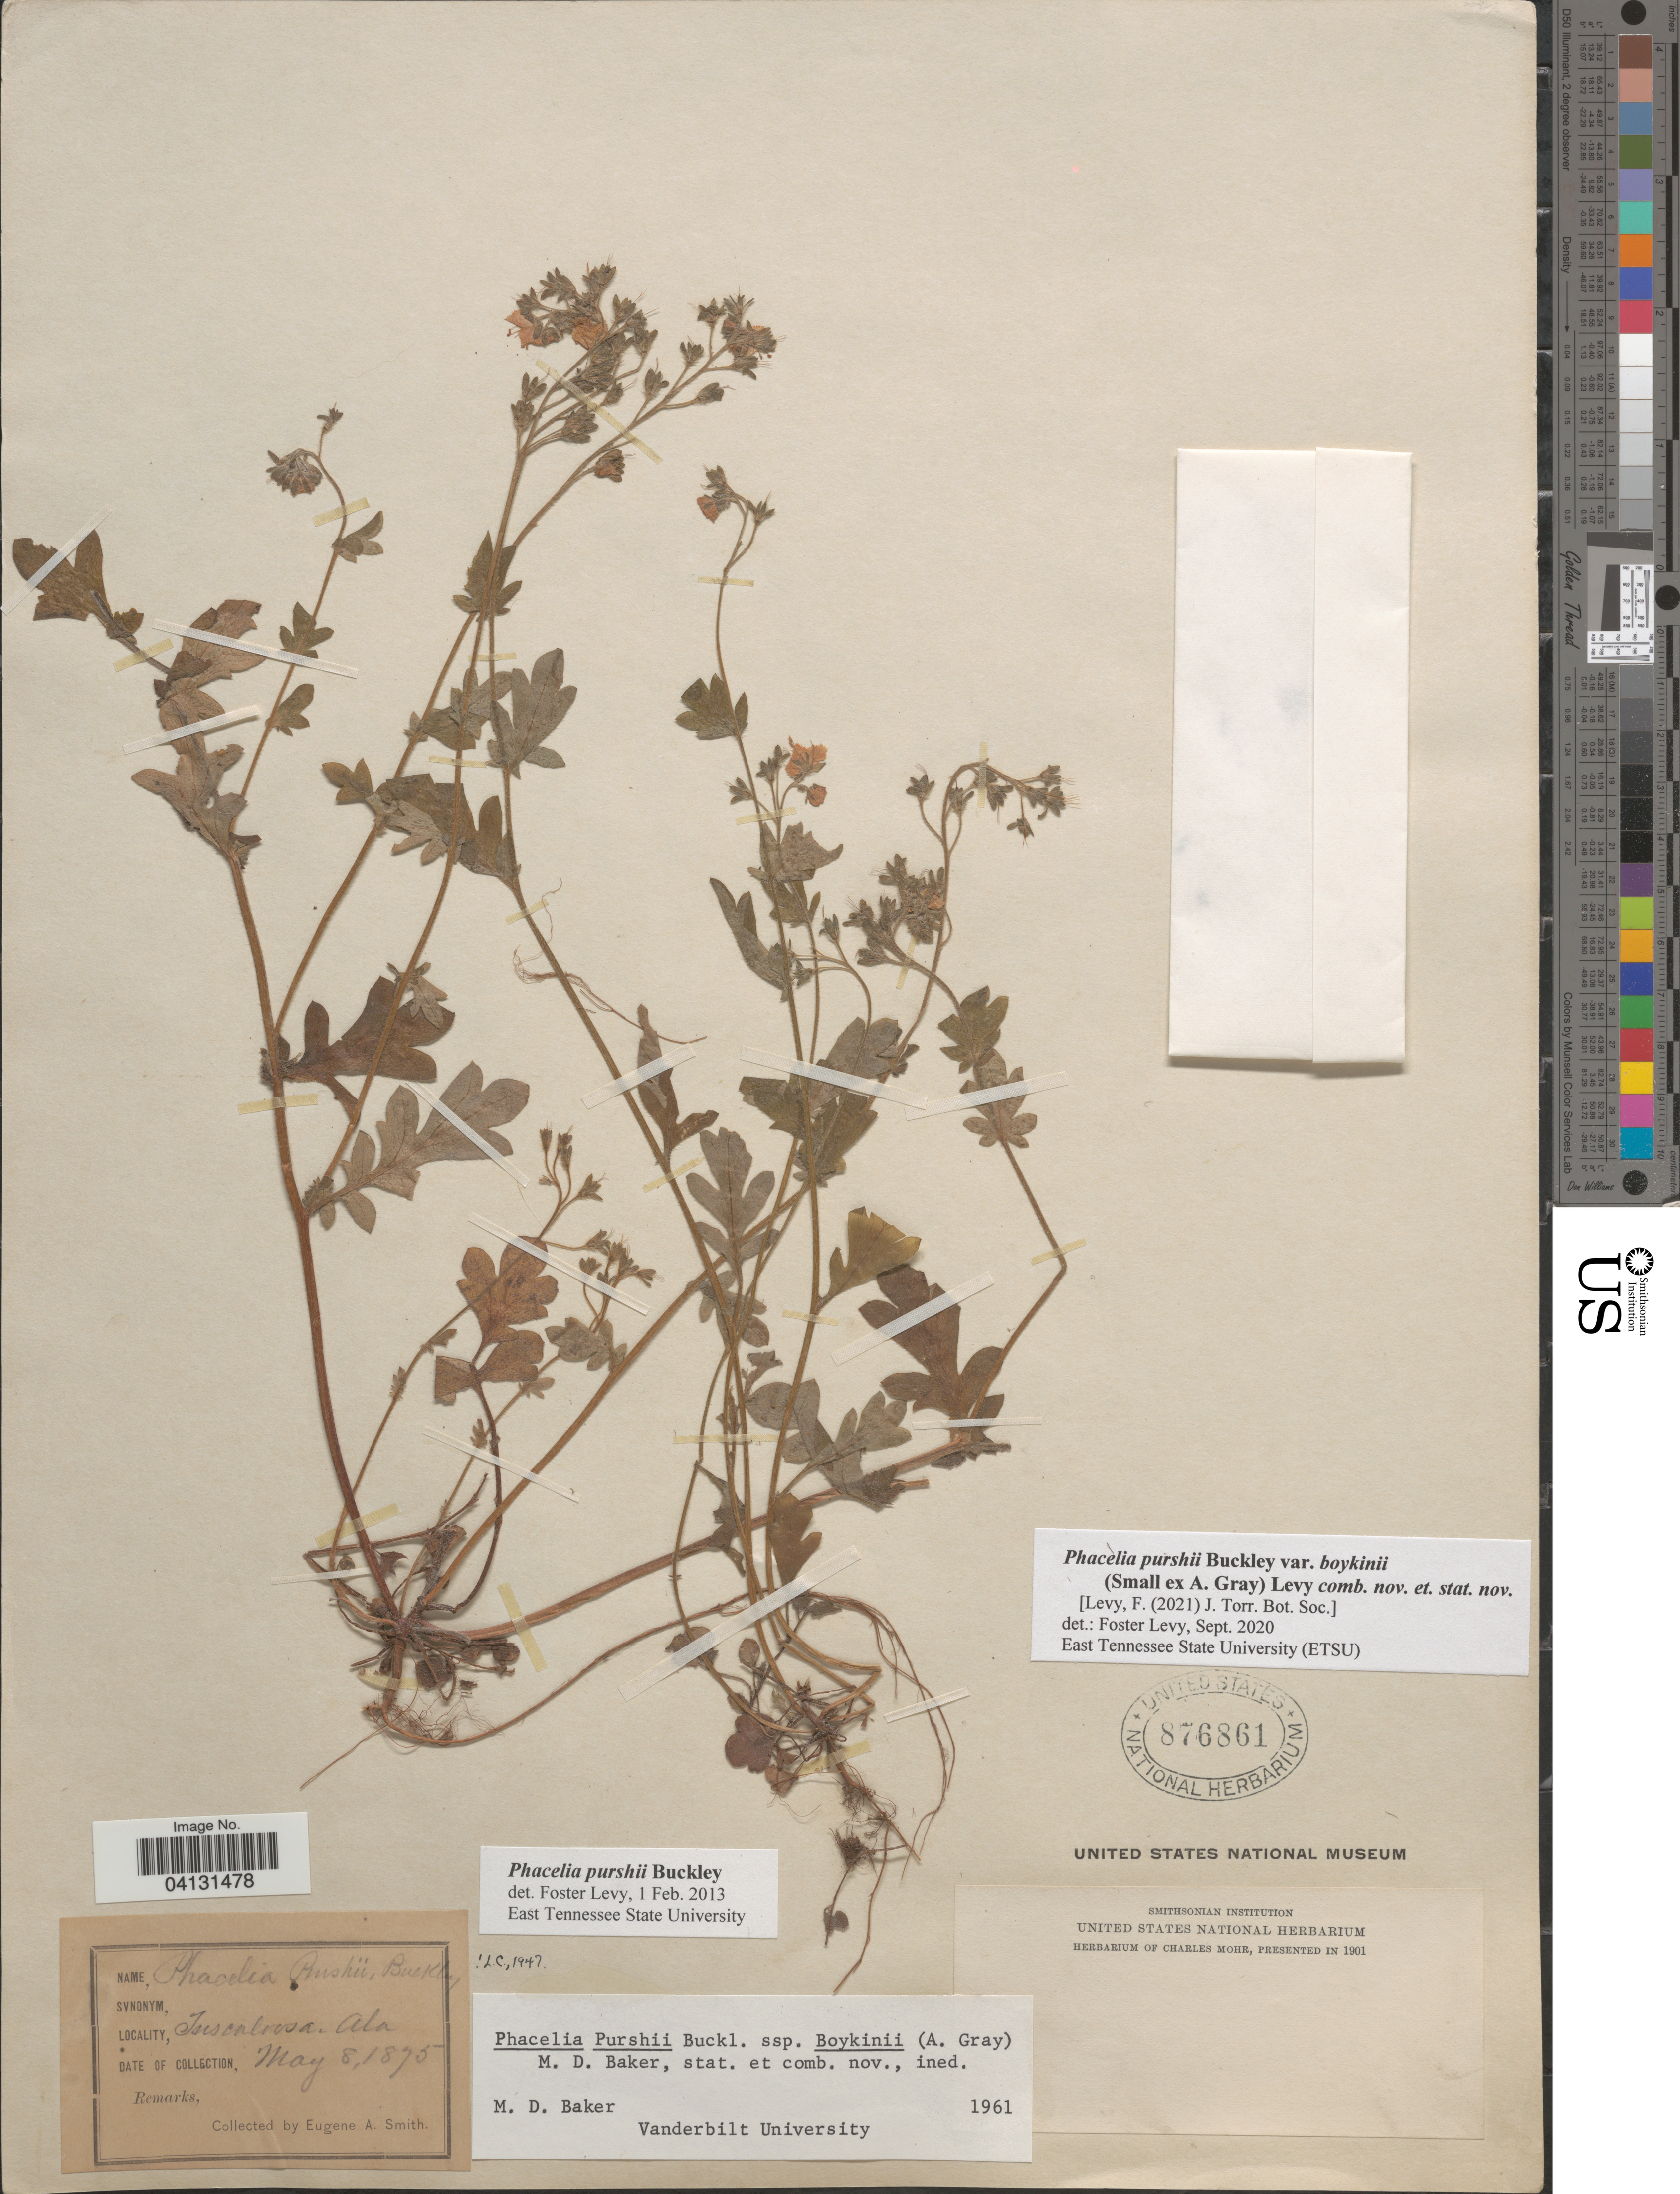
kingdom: Plantae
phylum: Tracheophyta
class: Magnoliopsida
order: Boraginales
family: Hydrophyllaceae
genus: Phacelia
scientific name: Phacelia purshii var. boykinii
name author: (Small ex A. Gray) Levy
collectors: E. A. Smith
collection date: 1875-05-08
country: United States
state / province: Alabama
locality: Tuscaloosa.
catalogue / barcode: US 876861